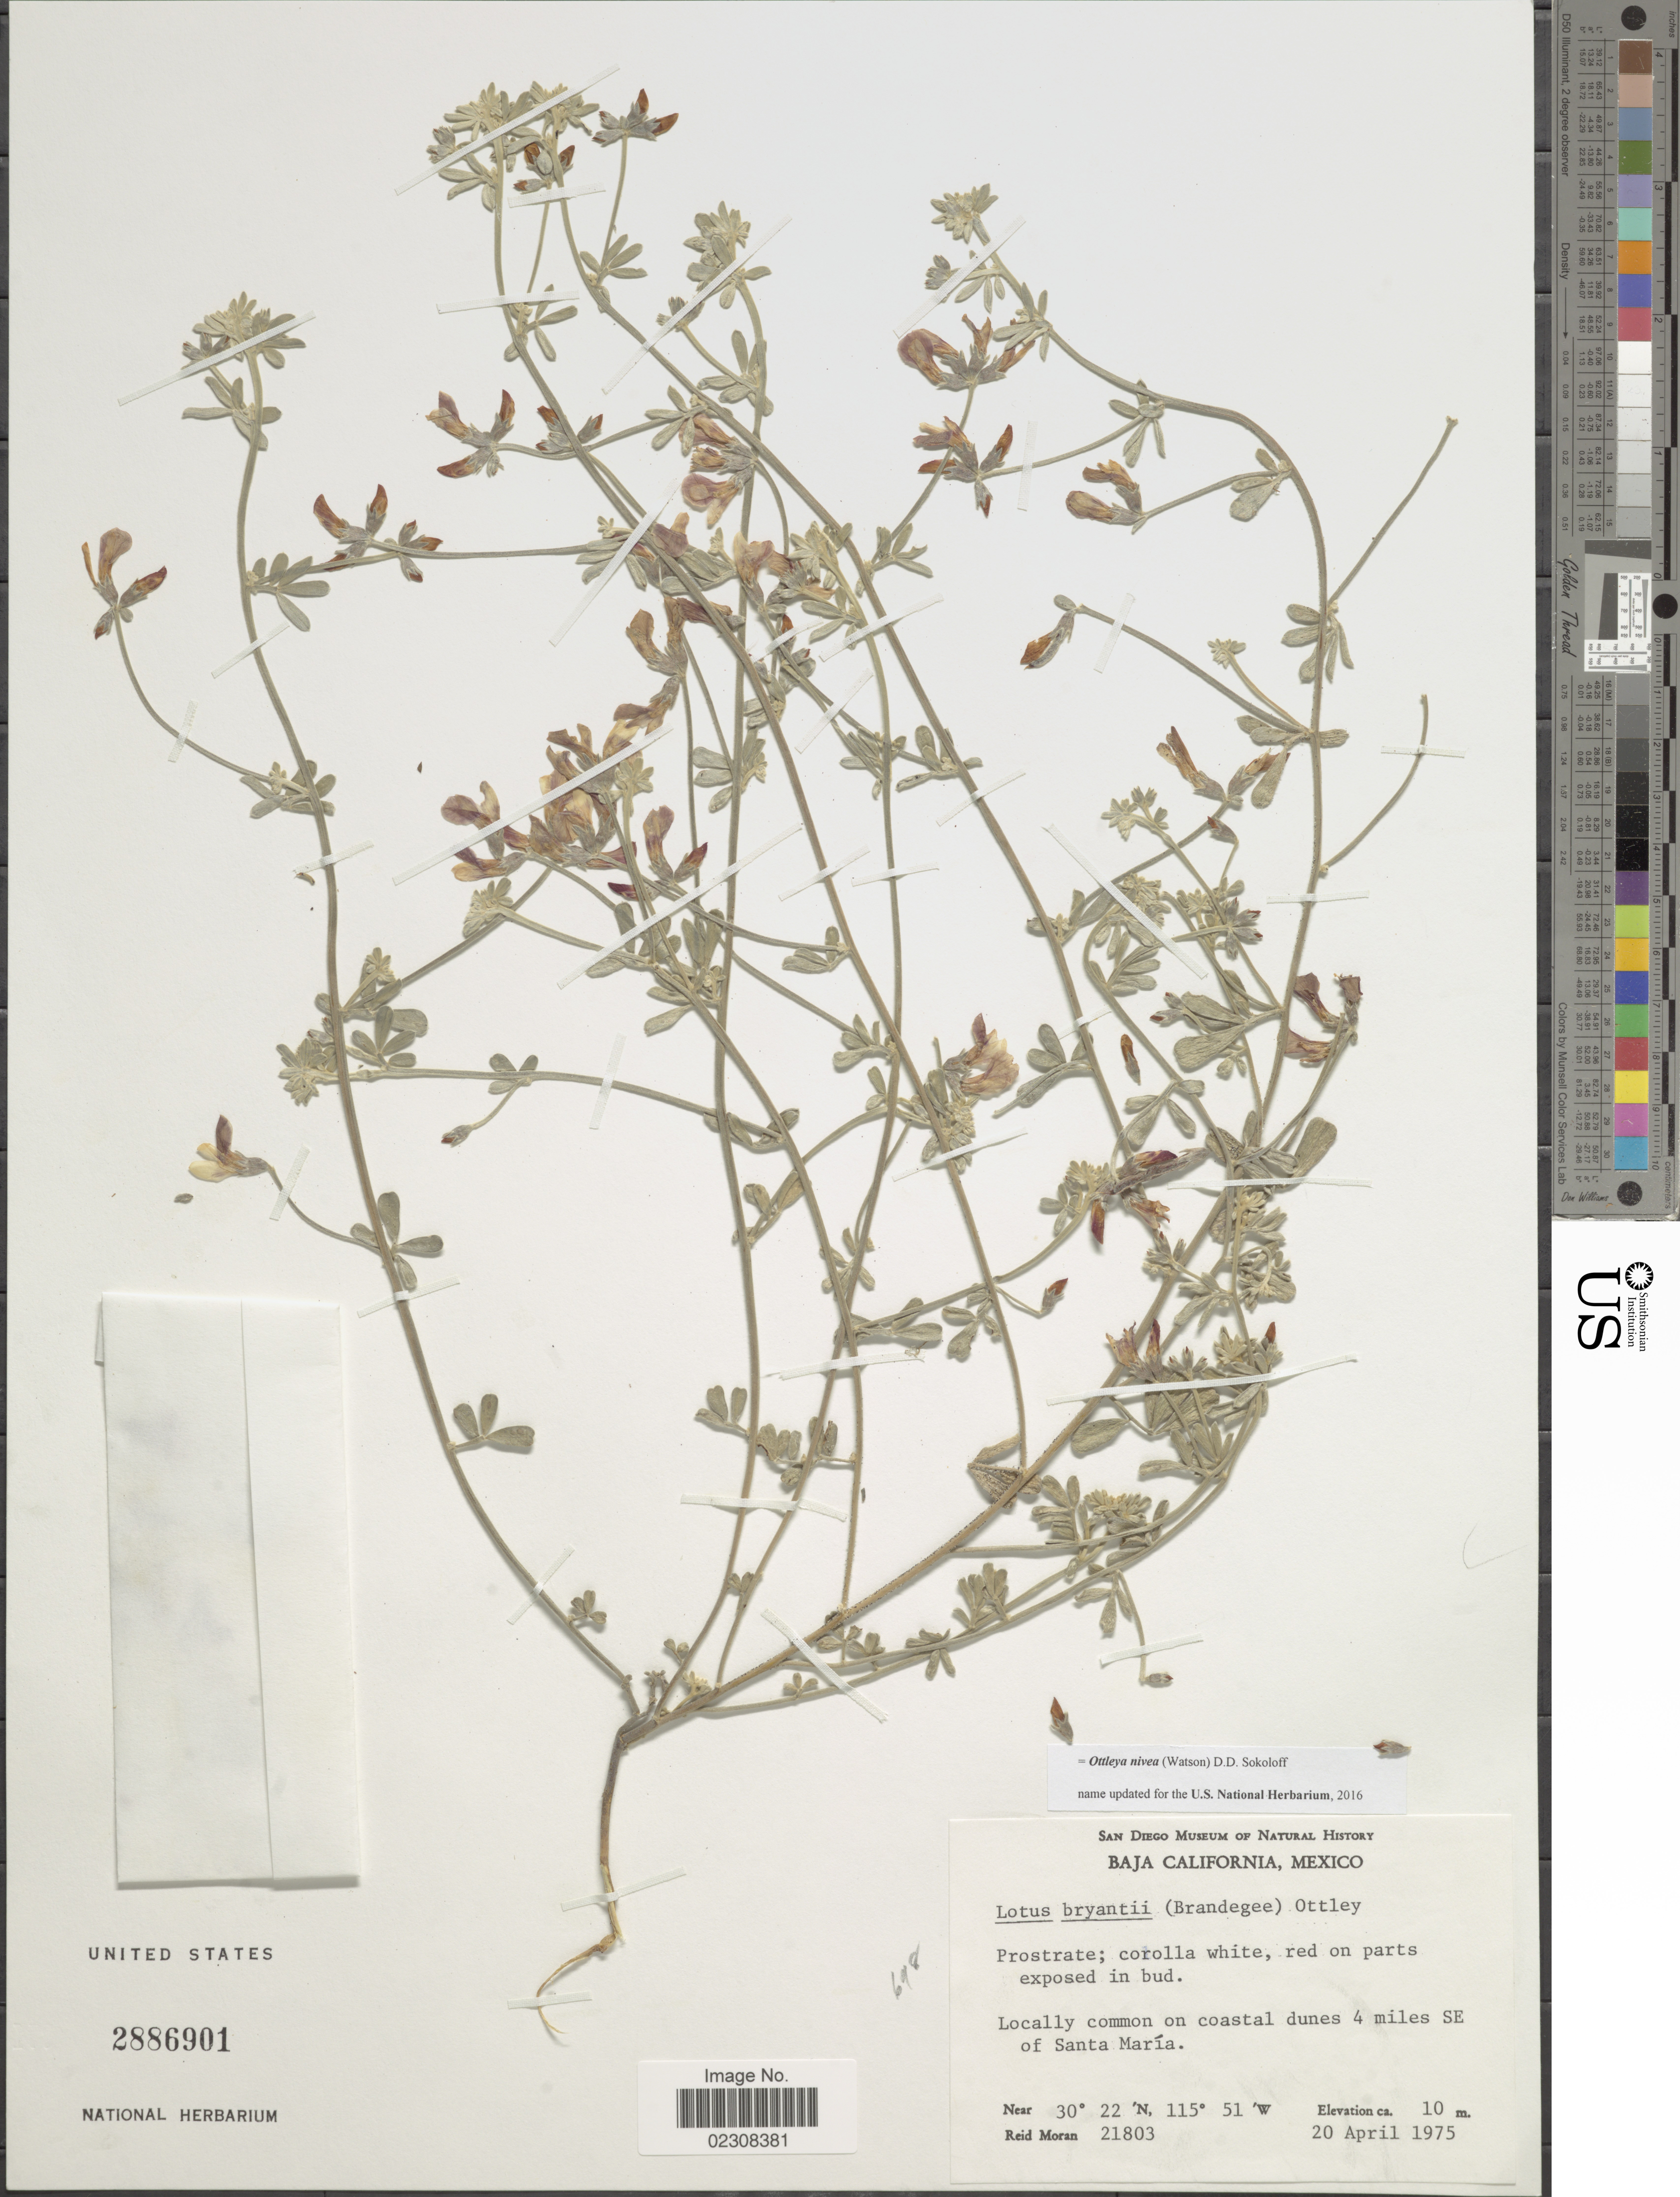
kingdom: Plantae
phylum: Tracheophyta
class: Magnoliopsida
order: Fabales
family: Fabaceae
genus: Ottleya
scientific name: Ottleya nivea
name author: (Watson) D.D. Sokoloff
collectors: R. V. Moran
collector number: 21803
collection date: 1975-04-20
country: Mexico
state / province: Baja California Norte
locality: Locally common on coastal dunes 4 miles SE of Santa María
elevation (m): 10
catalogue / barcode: US 2886901